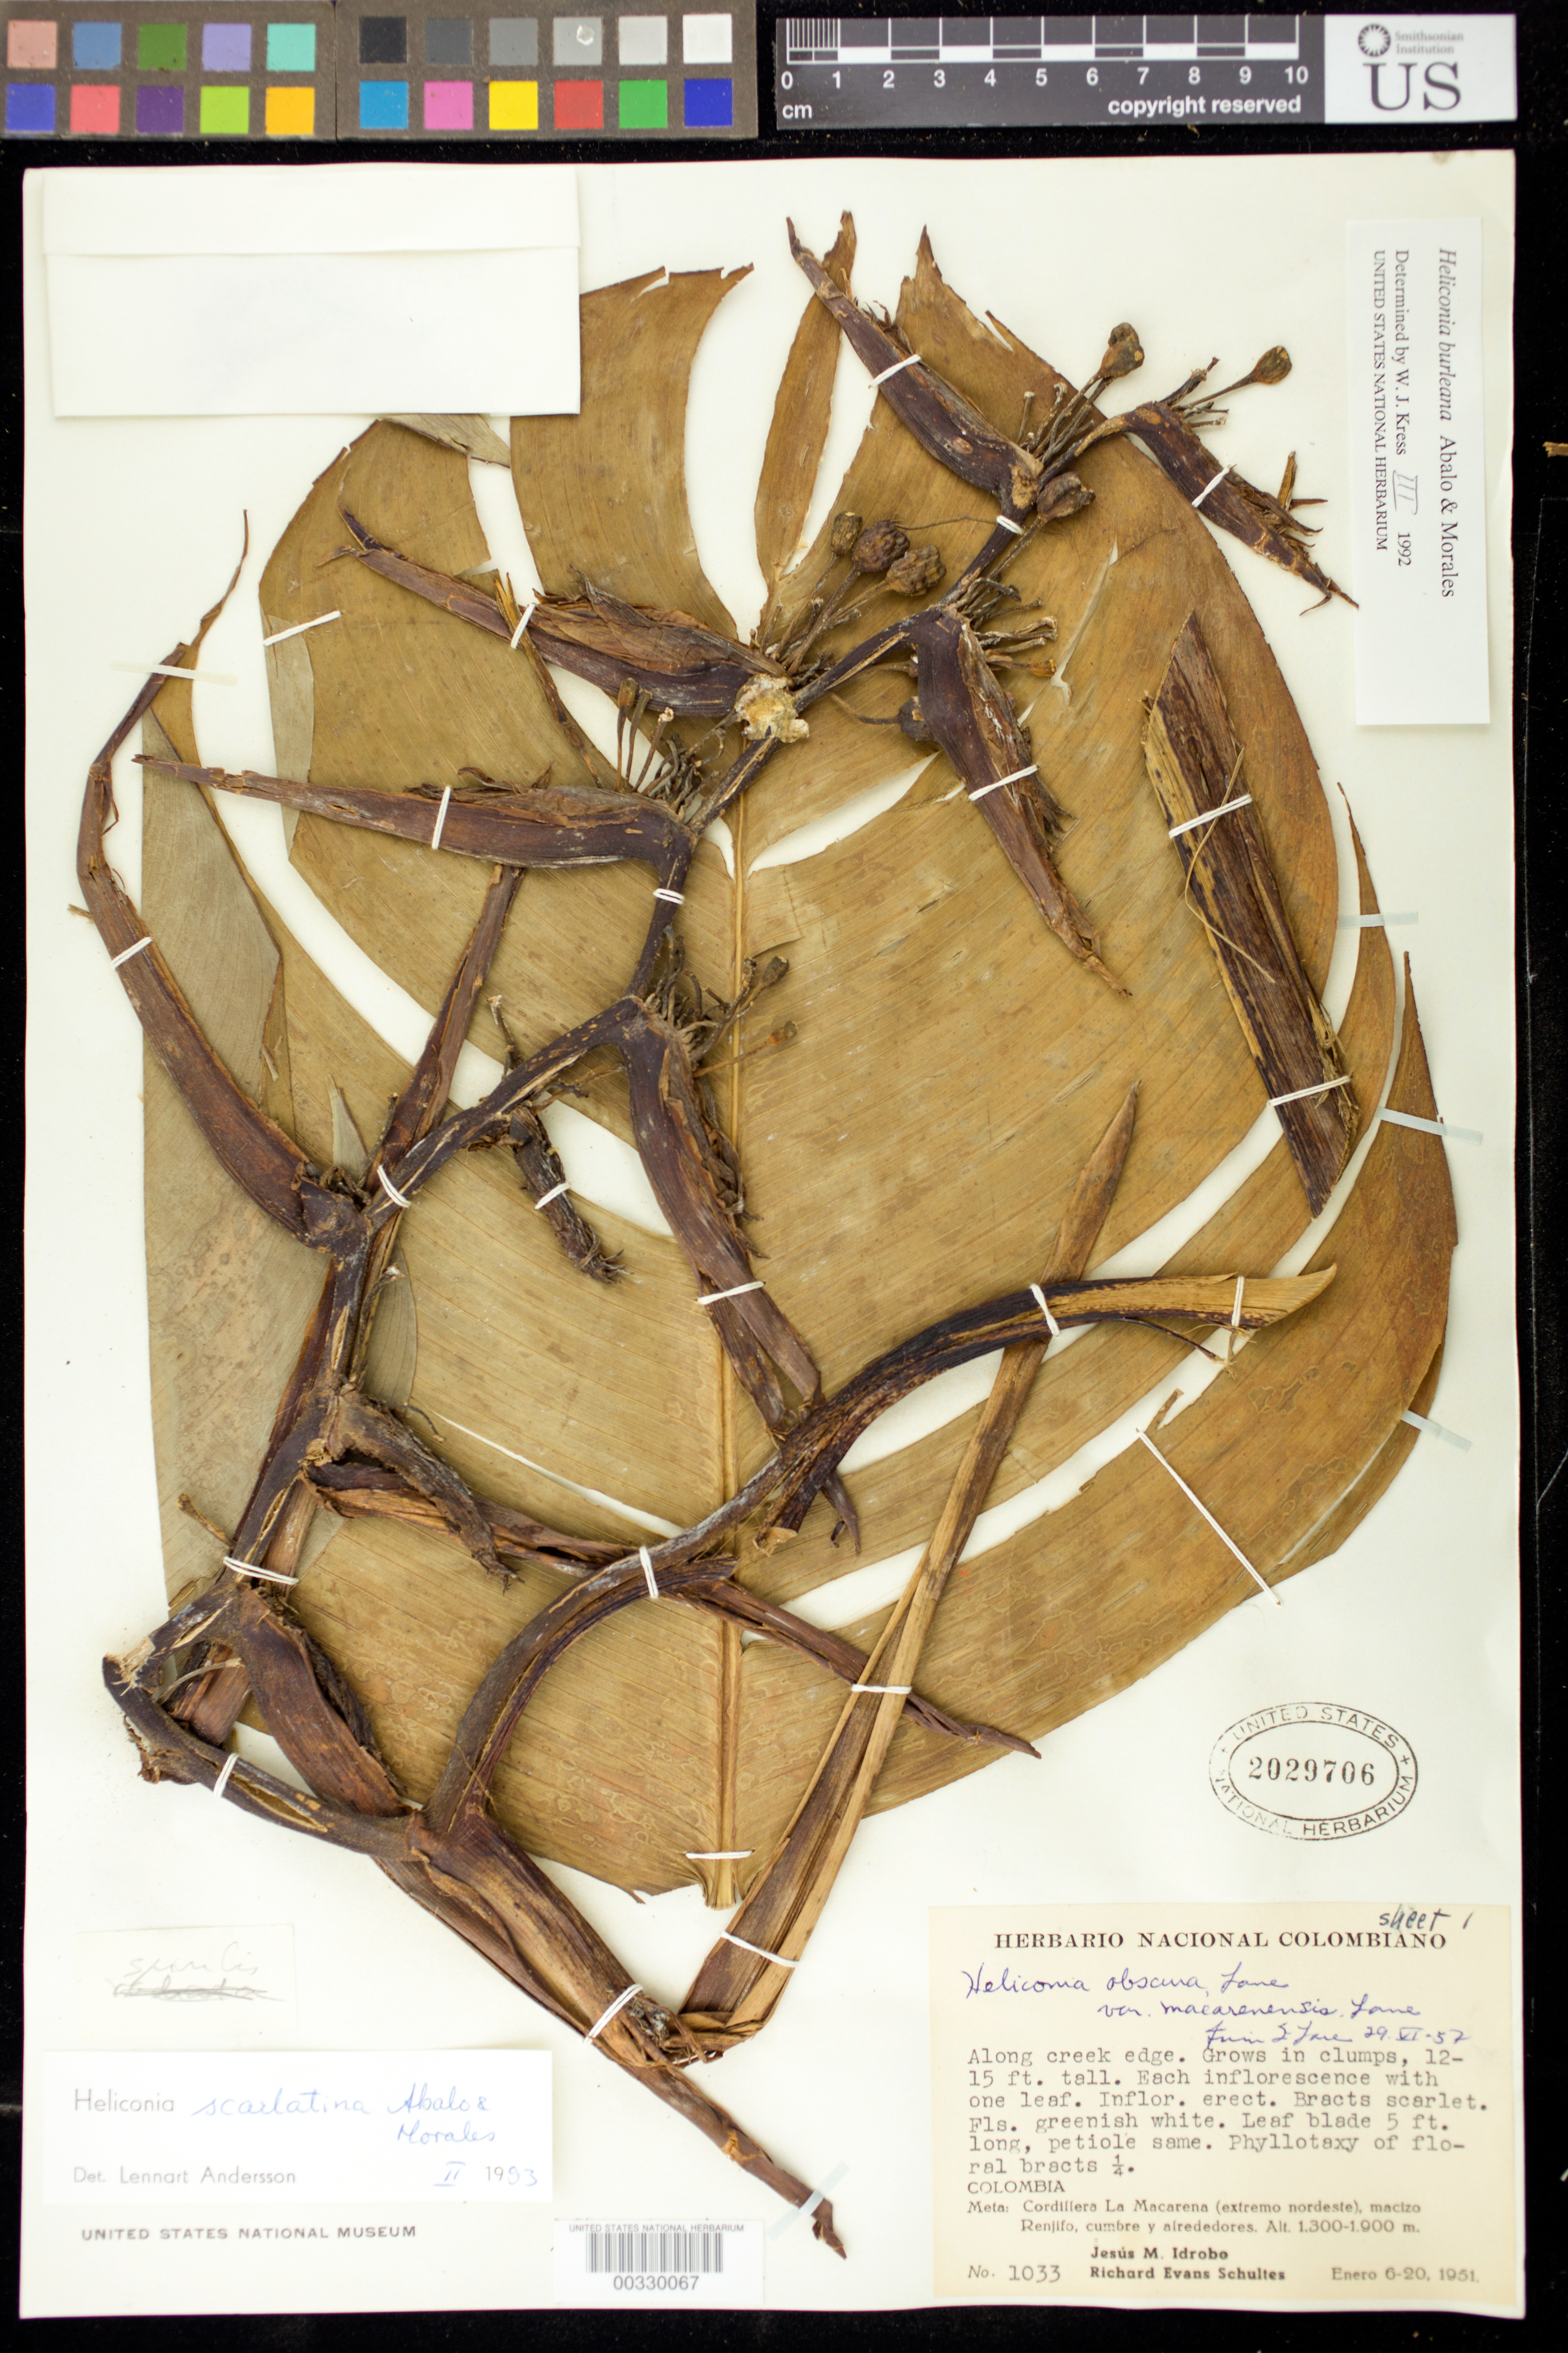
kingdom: Plantae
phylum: Tracheophyta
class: Liliopsida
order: Zingiberales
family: Heliconiaceae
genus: Heliconia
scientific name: Heliconia burleana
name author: Abalo & G. Morales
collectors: J. M. Idrobo & R. E. Schultes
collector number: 1033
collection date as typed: Enero 6-20, 1951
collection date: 1951-01-06/1951-01-20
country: Colombia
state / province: Meta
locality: Meta: Cordillera la Macarena (extremo nordeste), macizo Renjifo, cmbre y alrededores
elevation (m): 1300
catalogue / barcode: US 2029706